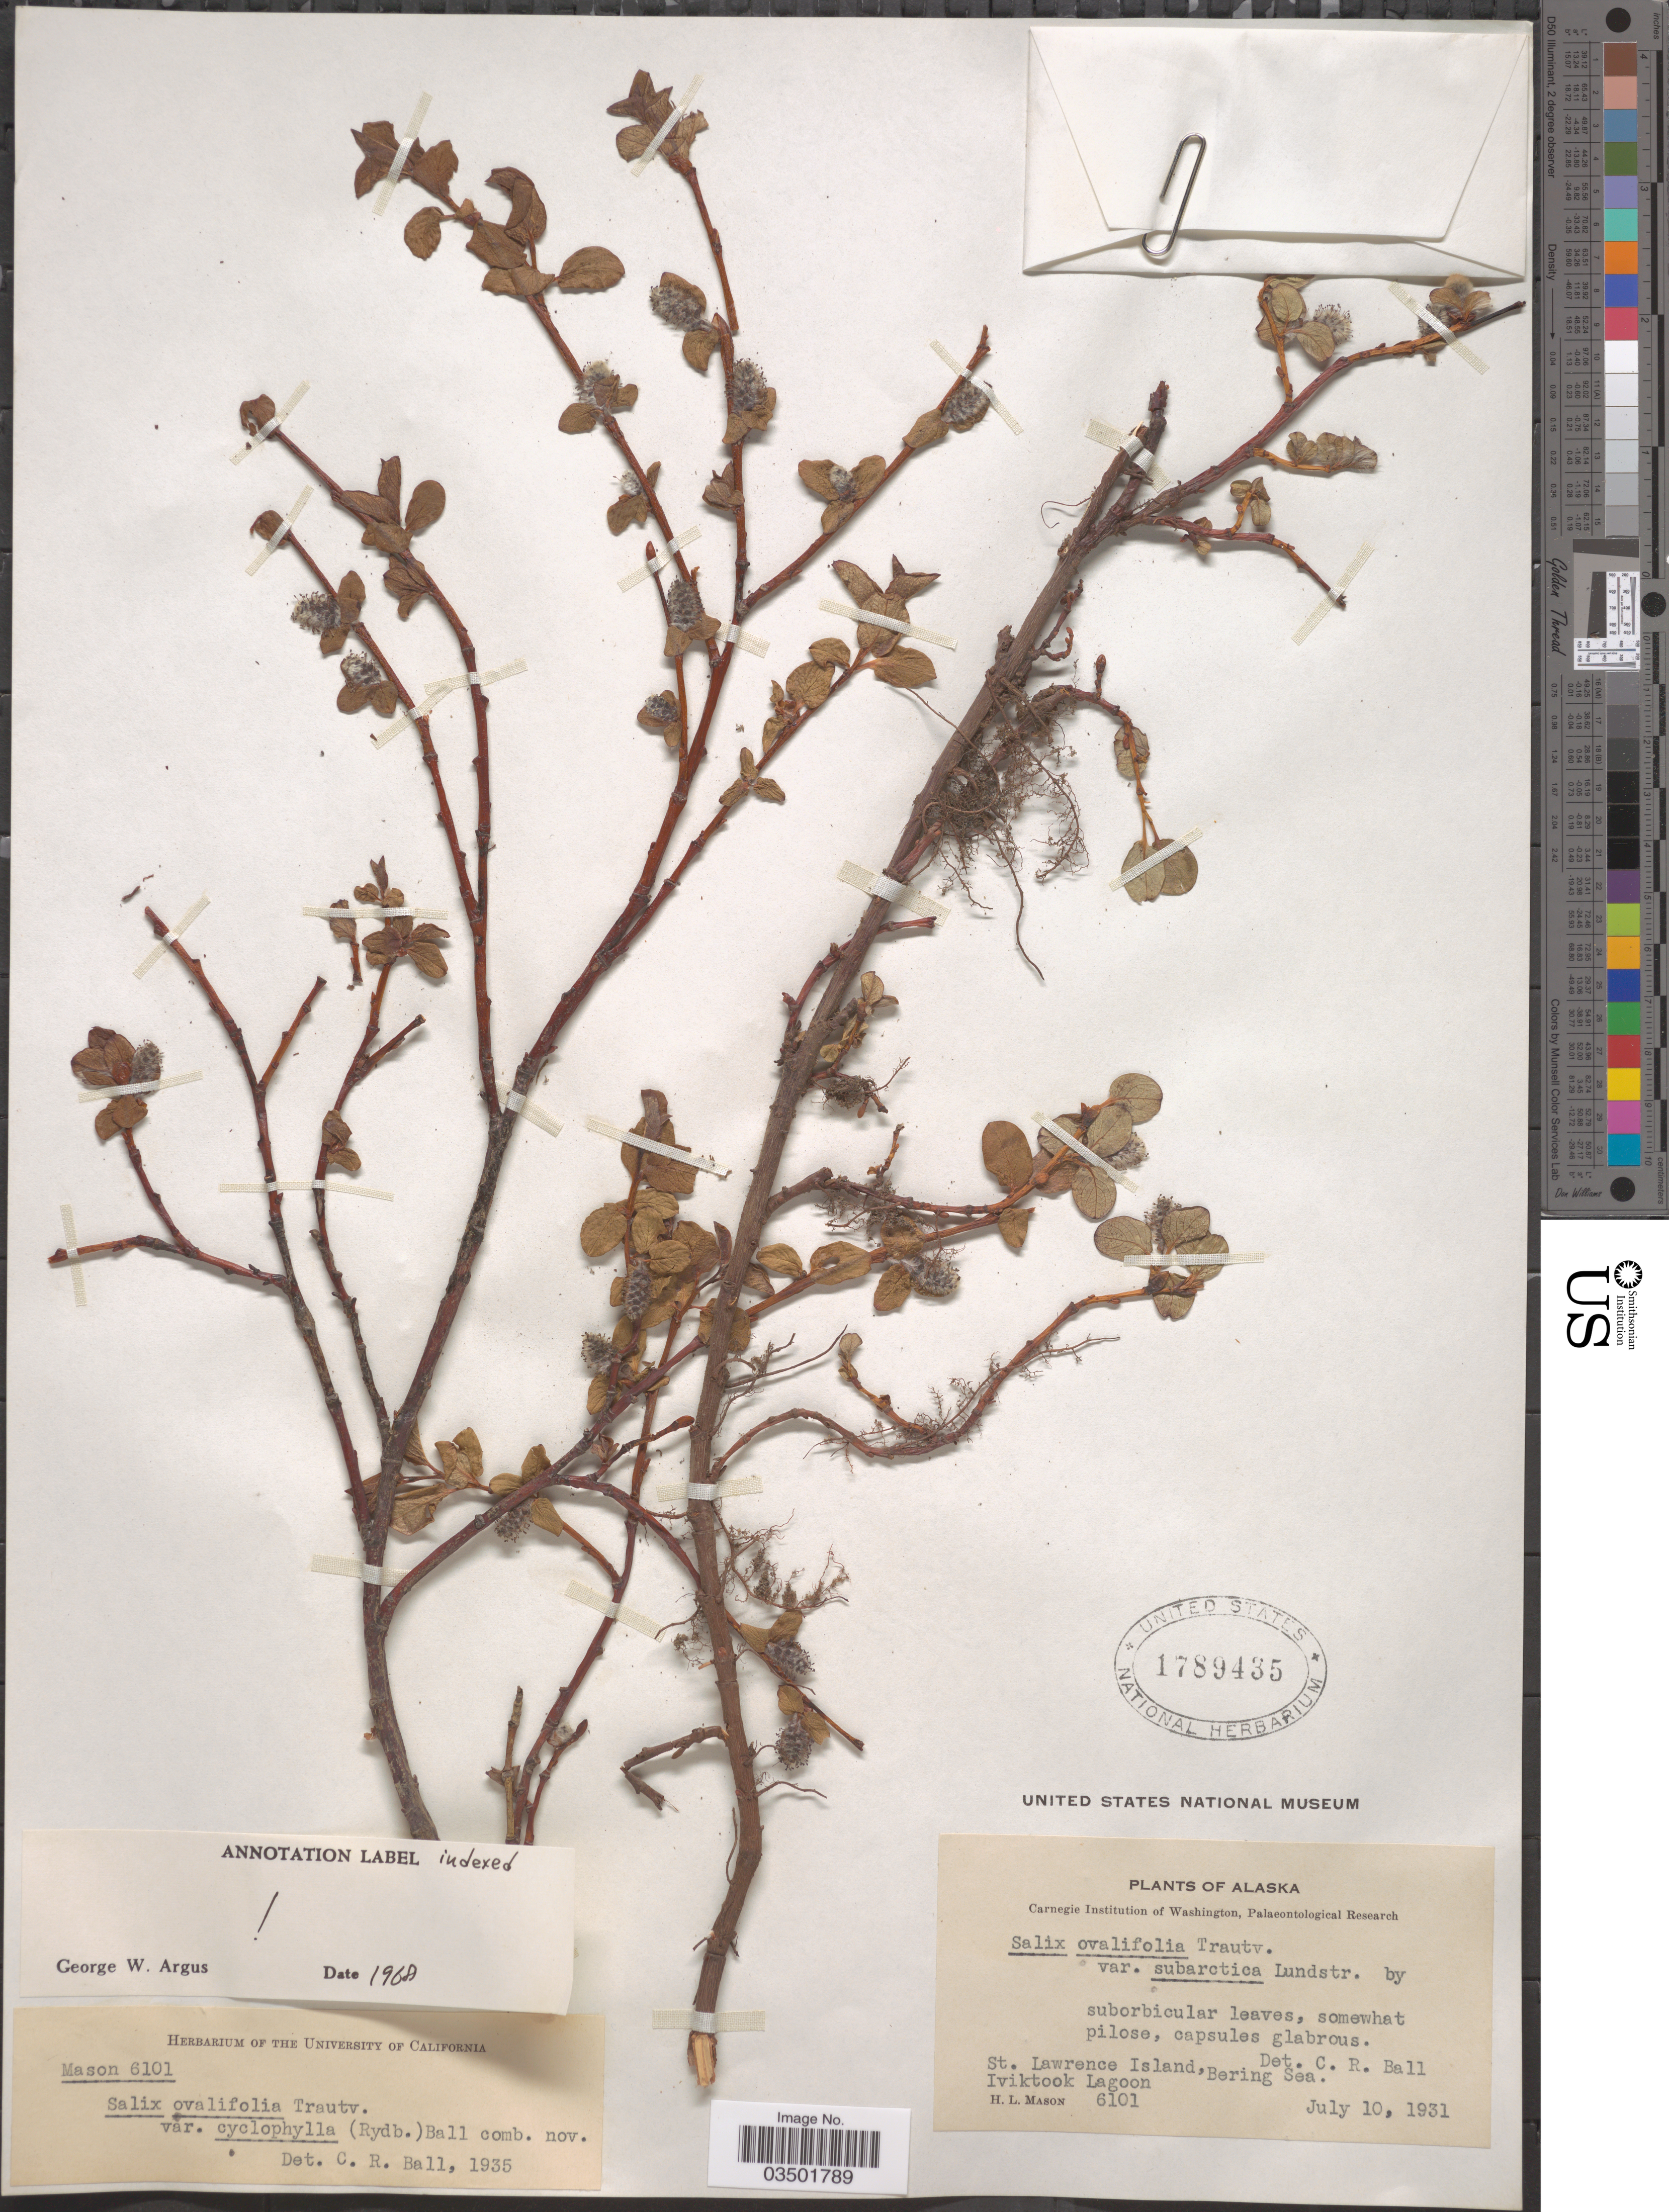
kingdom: Plantae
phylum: Tracheophyta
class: Magnoliopsida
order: Malpighiales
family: Salicaceae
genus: Salix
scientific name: Salix ovalifolia var. cyclophylla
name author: (Rydb.) C.R. Ball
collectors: H. L. Mason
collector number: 6101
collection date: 1931-07-10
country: United States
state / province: Alaska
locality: St. Lawrence Island, Bering Sea. Iviktook Lagoon.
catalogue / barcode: US 1789435